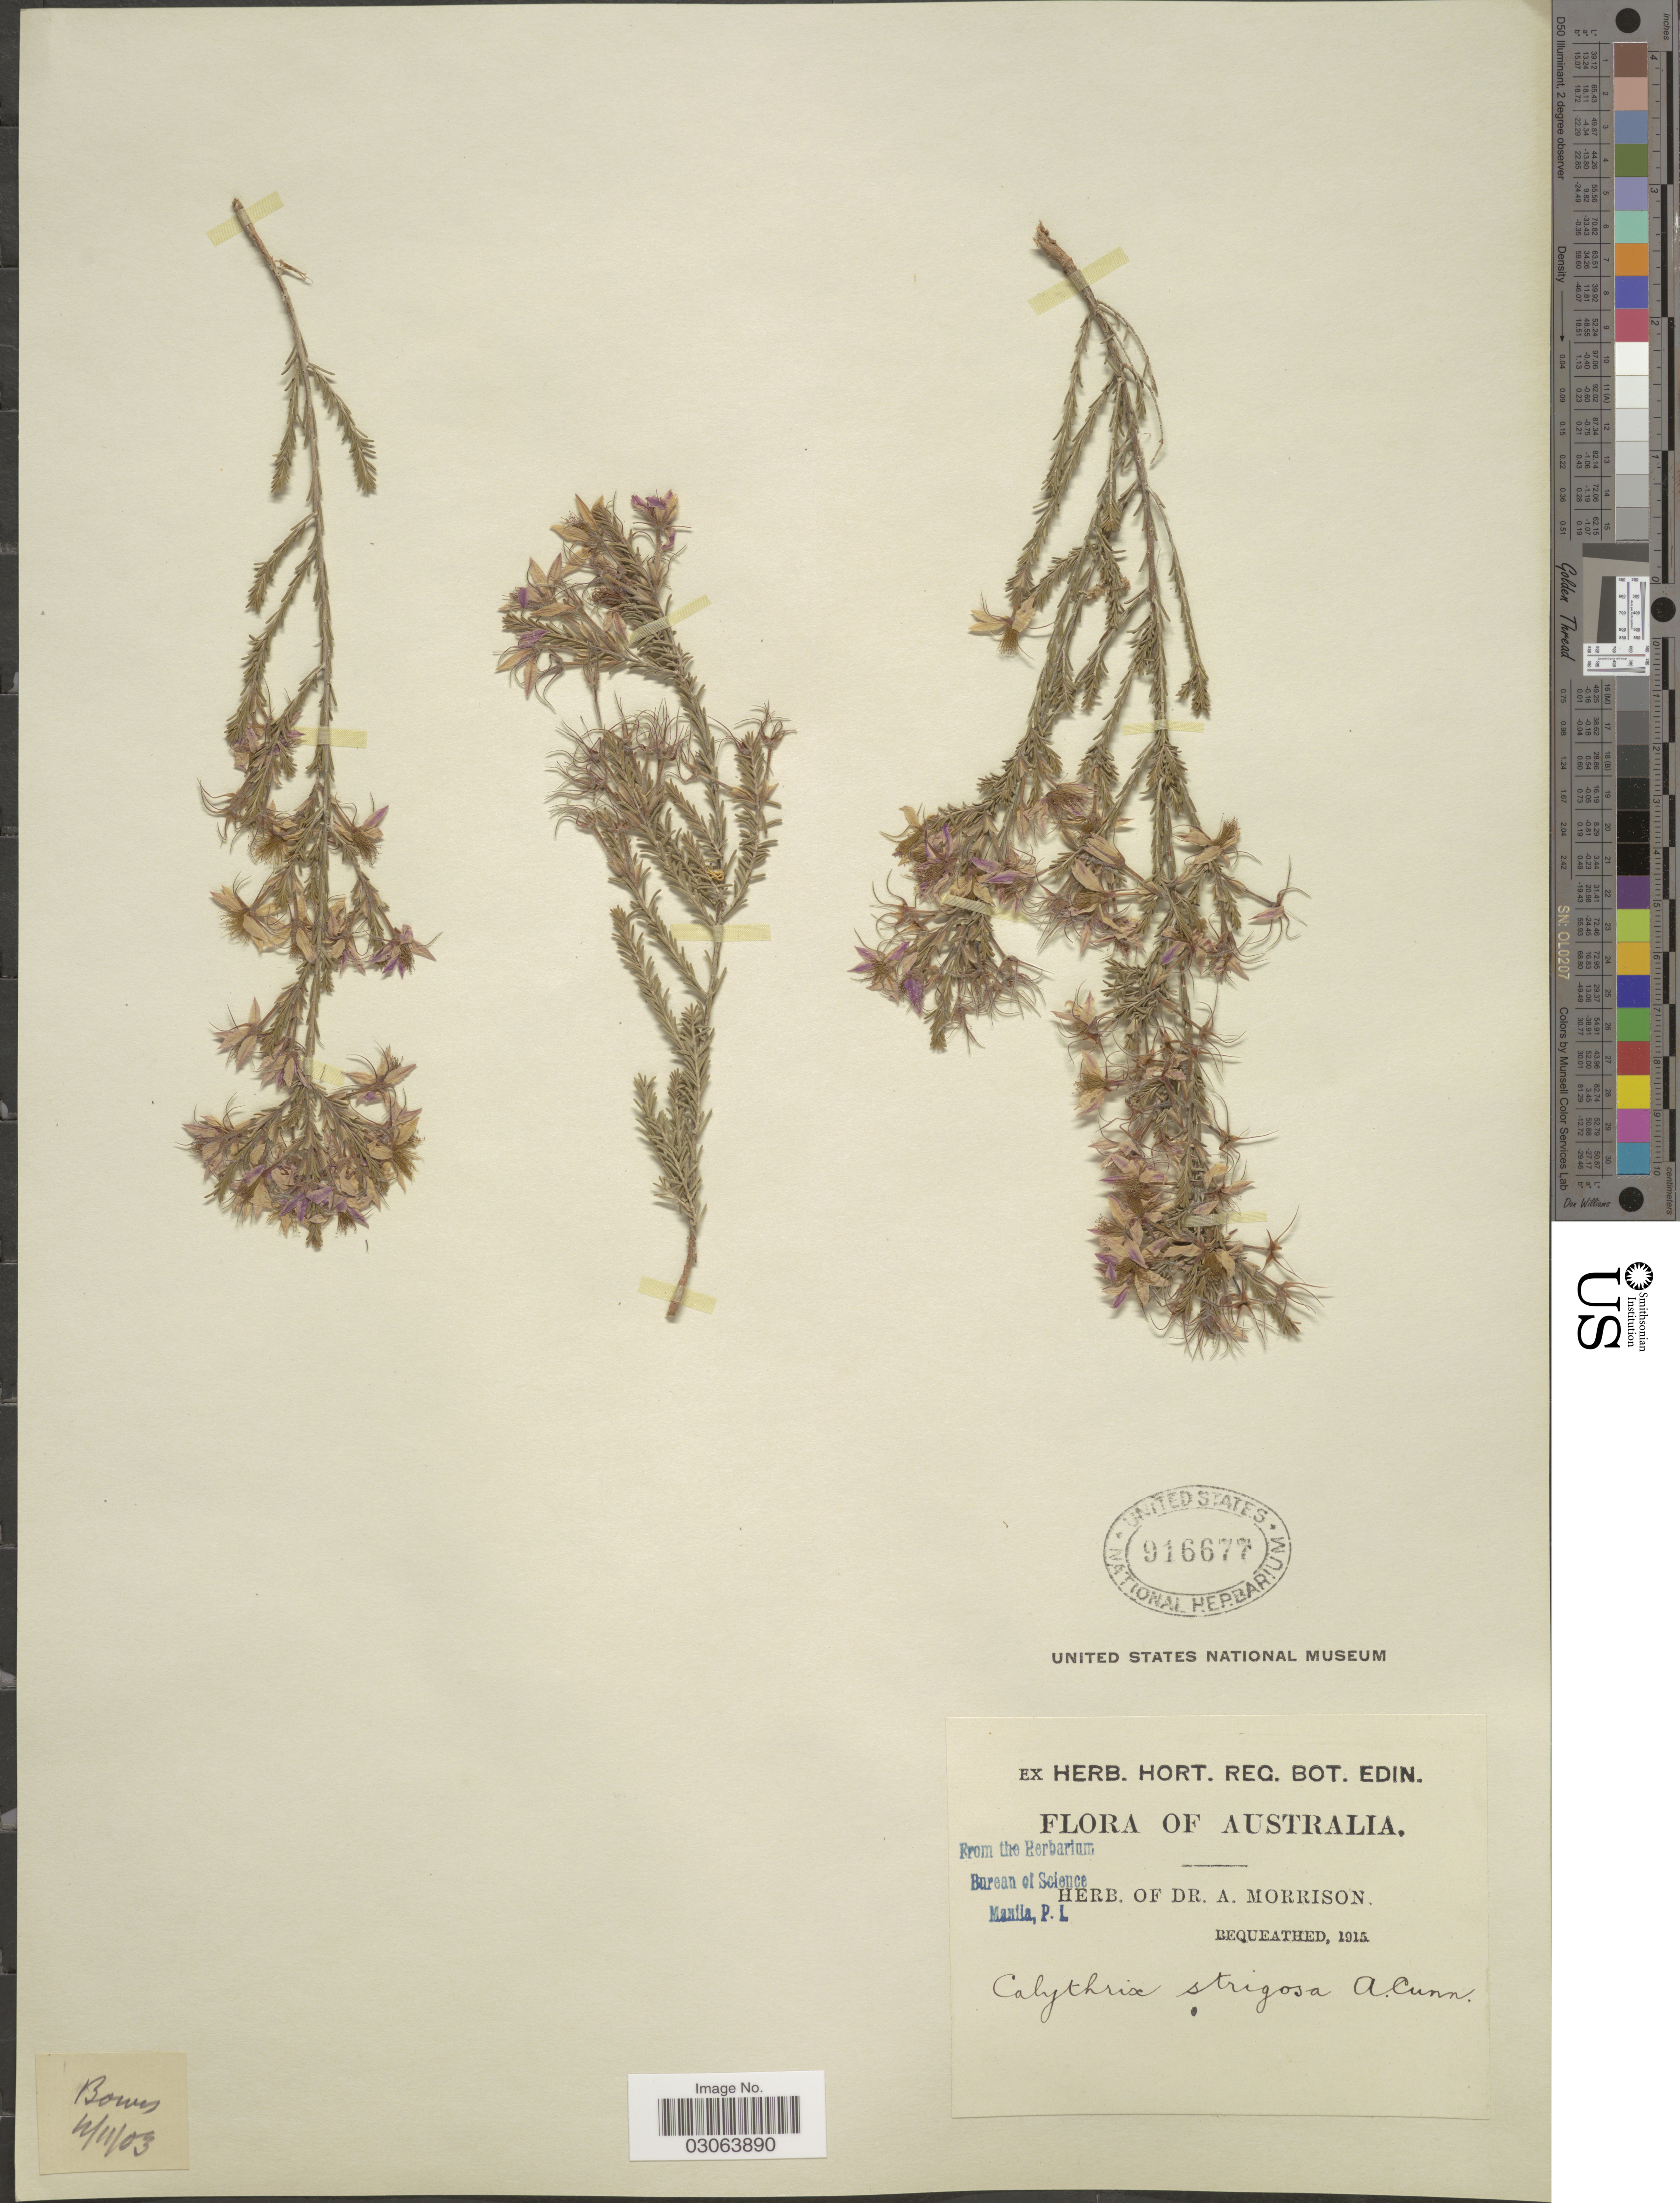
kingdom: Plantae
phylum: Tracheophyta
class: Magnoliopsida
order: Myrtales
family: Myrtaceae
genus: Calytrix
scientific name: Calytrix strigosa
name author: A. Cunn.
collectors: ex herb. Dr. A. Morrison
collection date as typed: Transcribed d/m/y: 12/11/3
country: Australia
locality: Bowes.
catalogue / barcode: US 916677